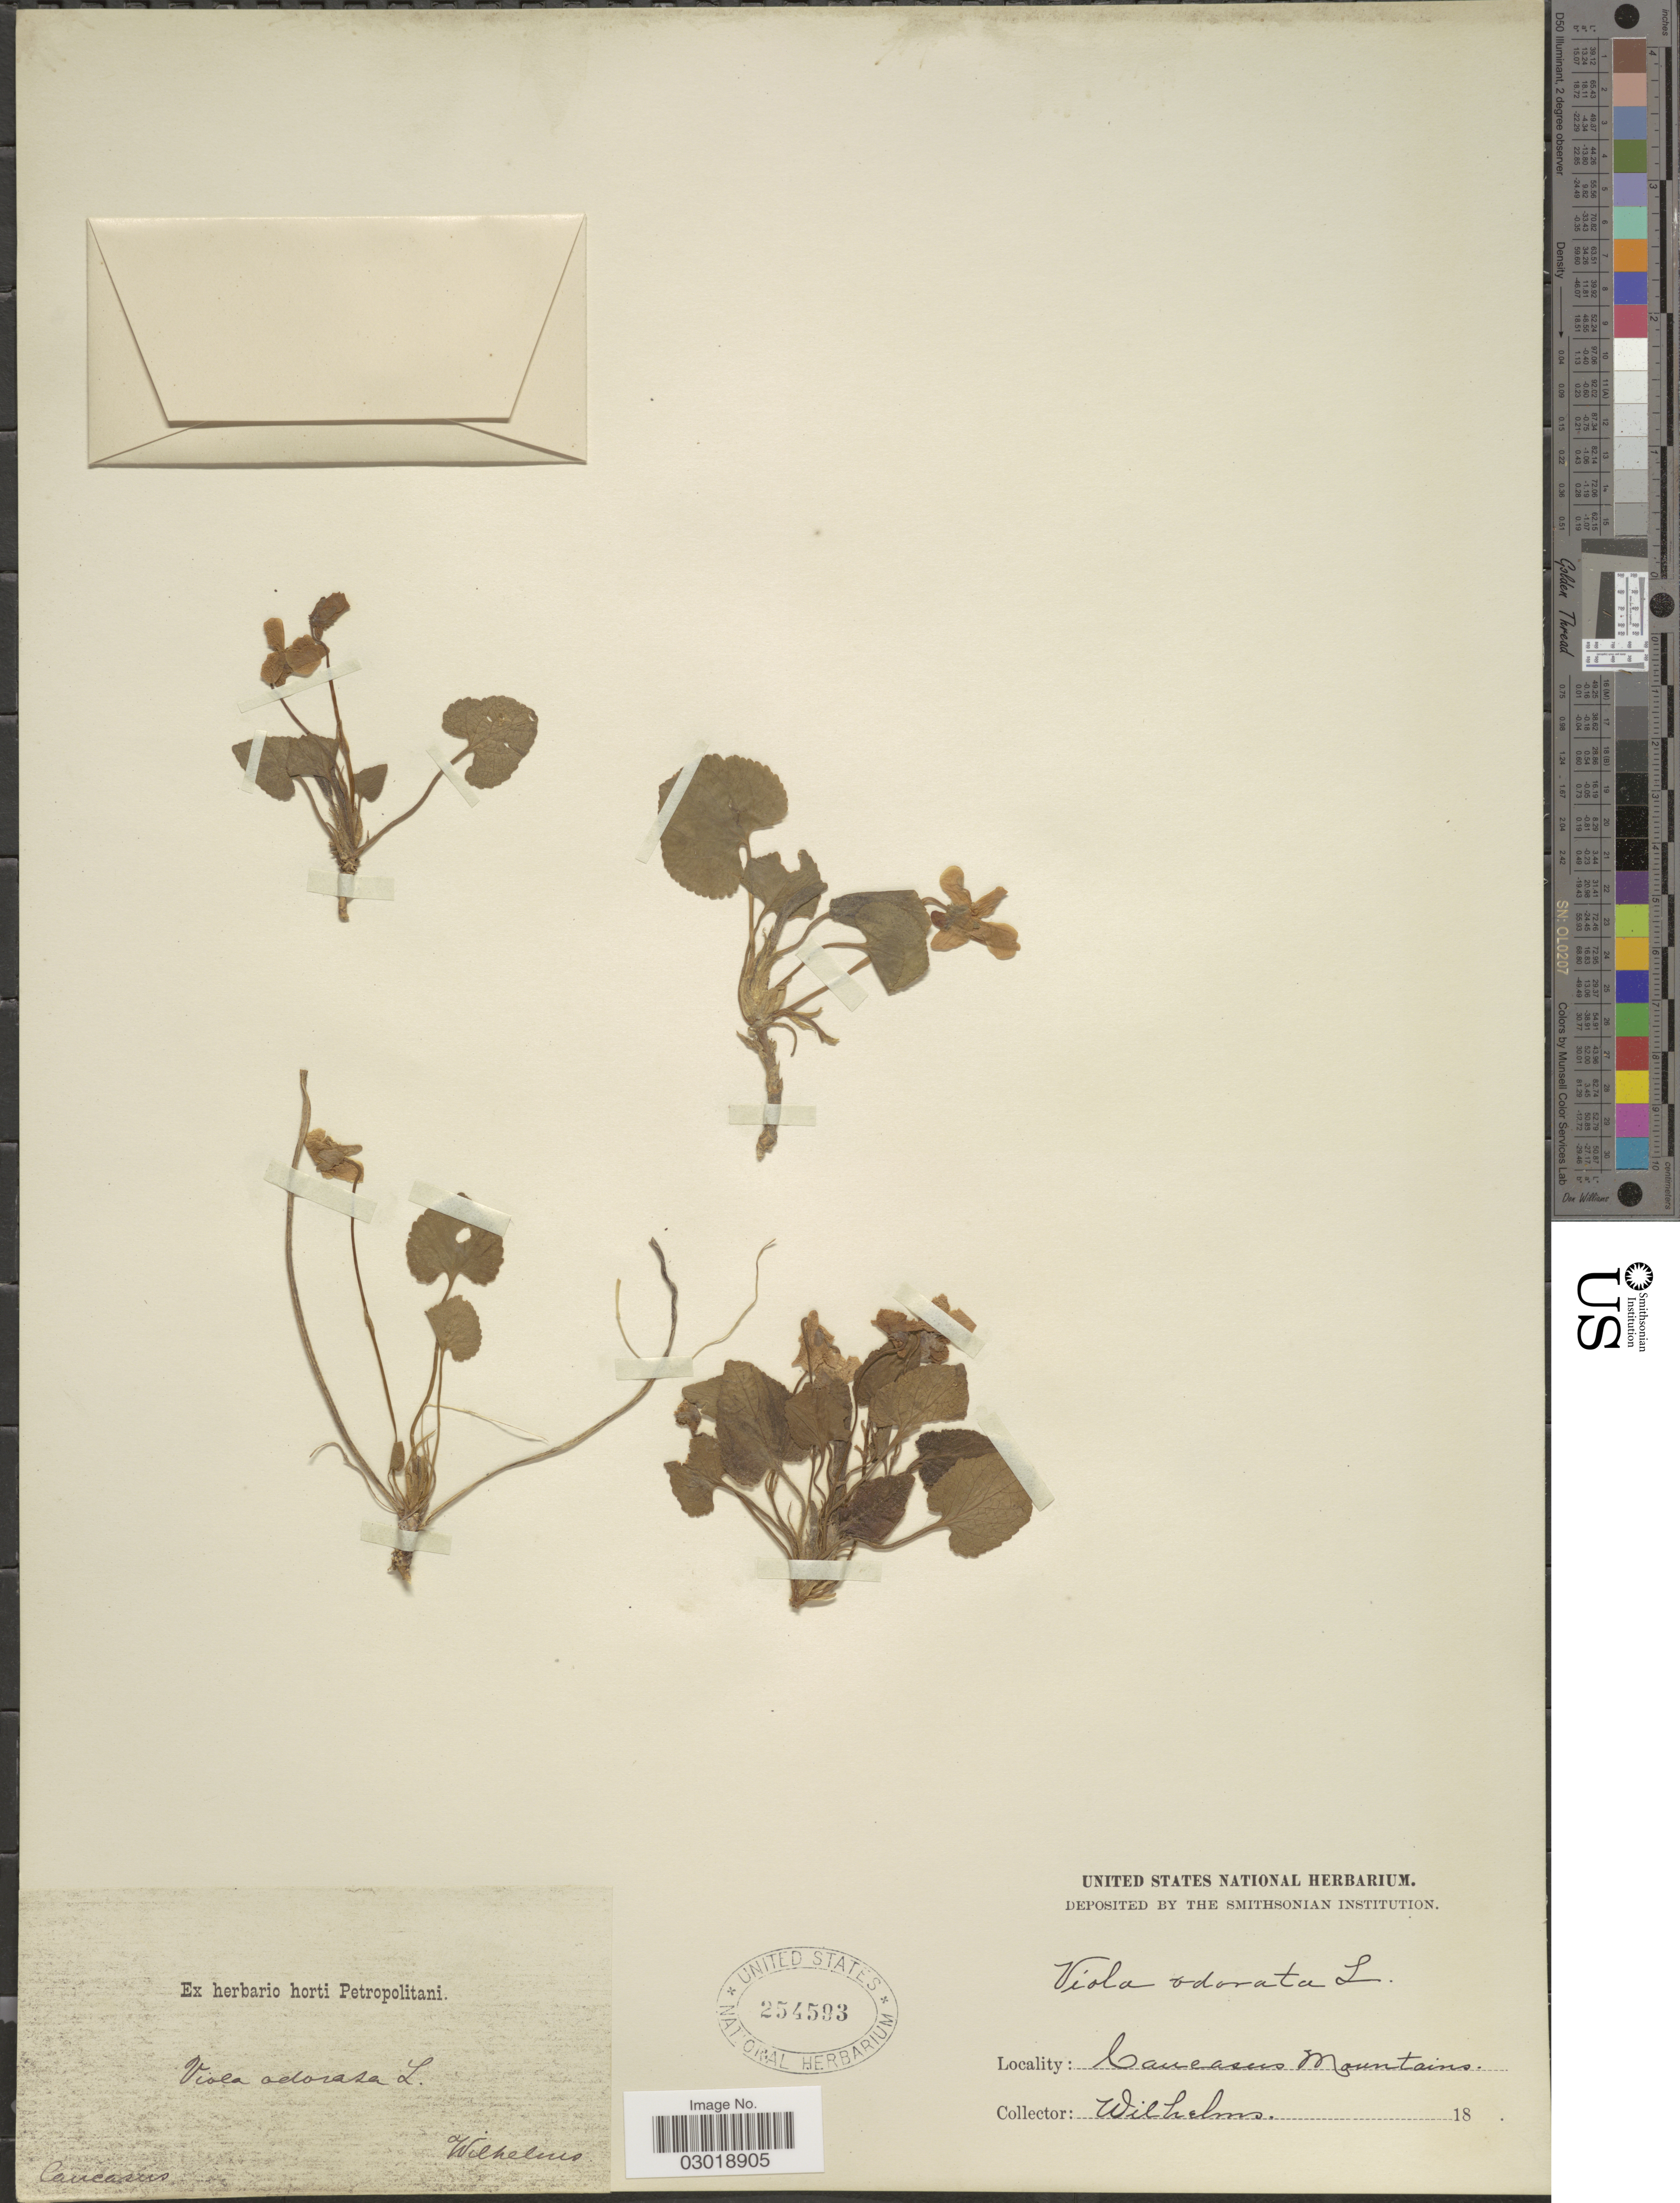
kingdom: Plantae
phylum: Tracheophyta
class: Magnoliopsida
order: Malpighiales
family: Violaceae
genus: Viola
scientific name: Viola odorata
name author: L.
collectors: C. Wilhelms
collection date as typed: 18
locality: Caucasus. Caucasus Mountains.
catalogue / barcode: US 254593